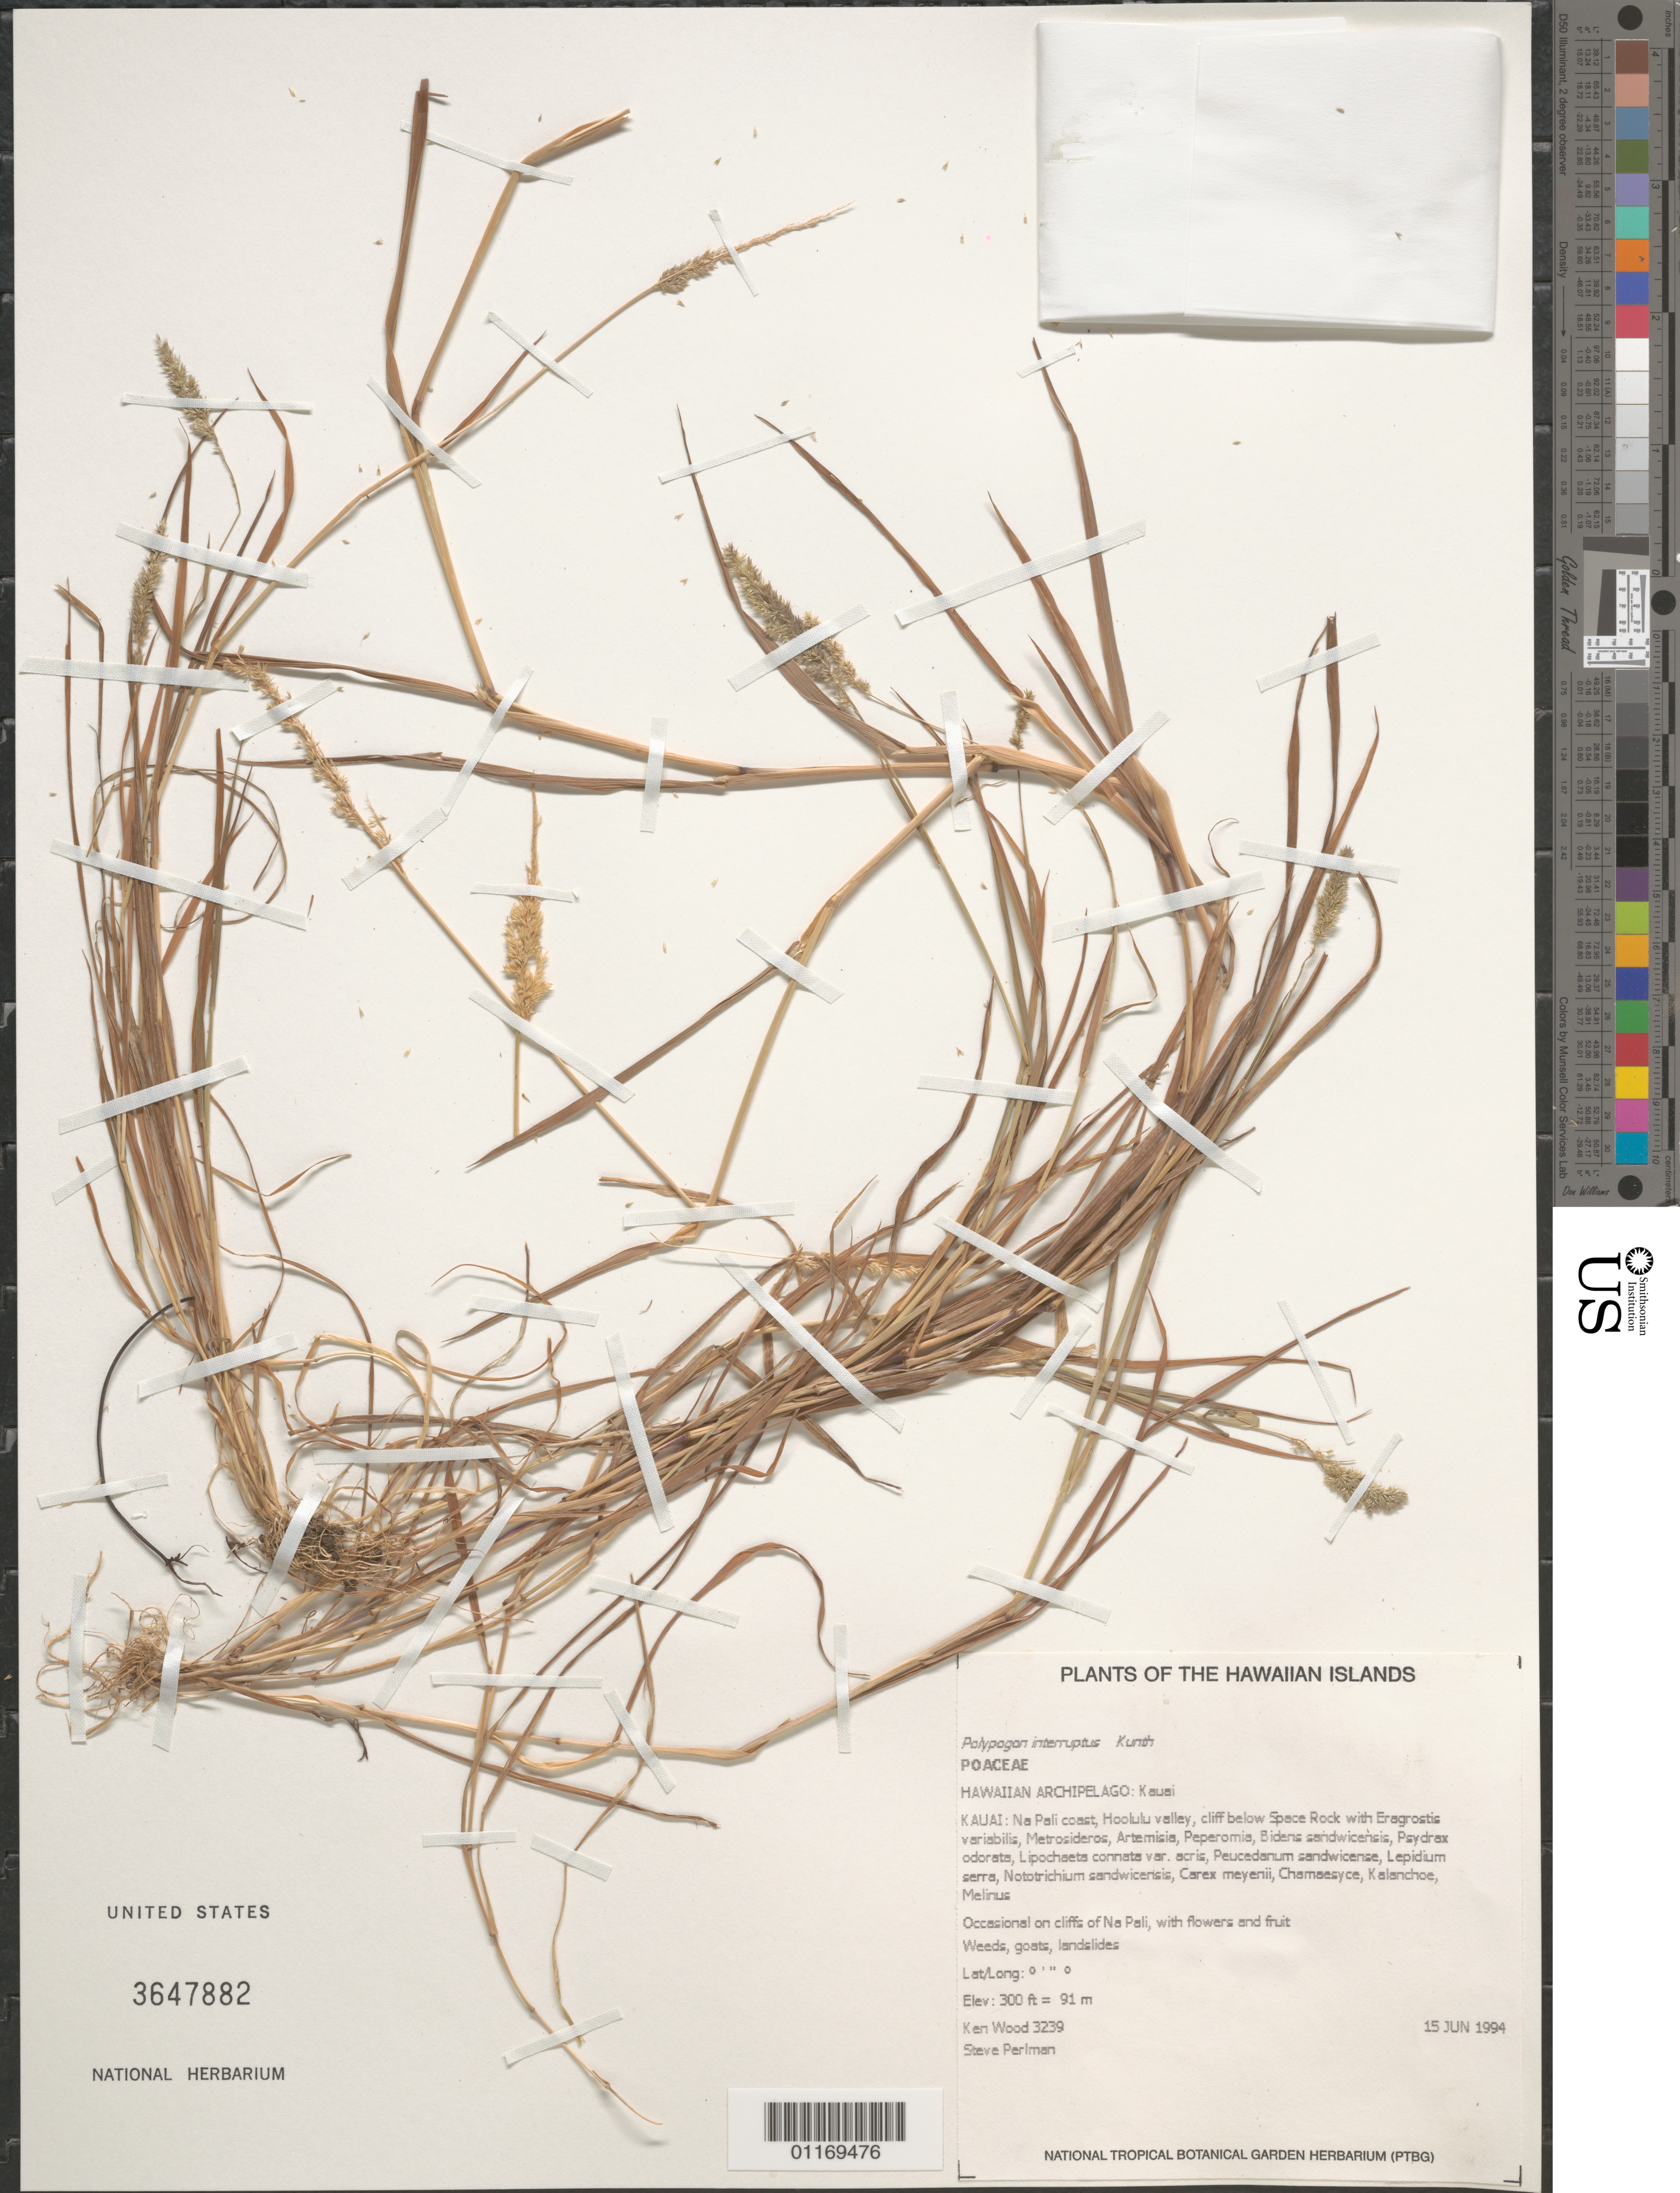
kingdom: Plantae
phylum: Tracheophyta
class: Liliopsida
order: Poales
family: Poaceae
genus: Polypogon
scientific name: Polypogon viridis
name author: (Gouan) Breistroffer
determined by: Faccenda, K.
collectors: K. R. Wood & S. P. Perlman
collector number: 3239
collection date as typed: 15 Jun 1994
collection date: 1994-06-15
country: United States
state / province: Hawaii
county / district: Kaui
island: Kaua'i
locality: Na Pali coast, Hoolulu valley, cliff below Space Rock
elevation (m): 91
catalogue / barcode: US 3647882